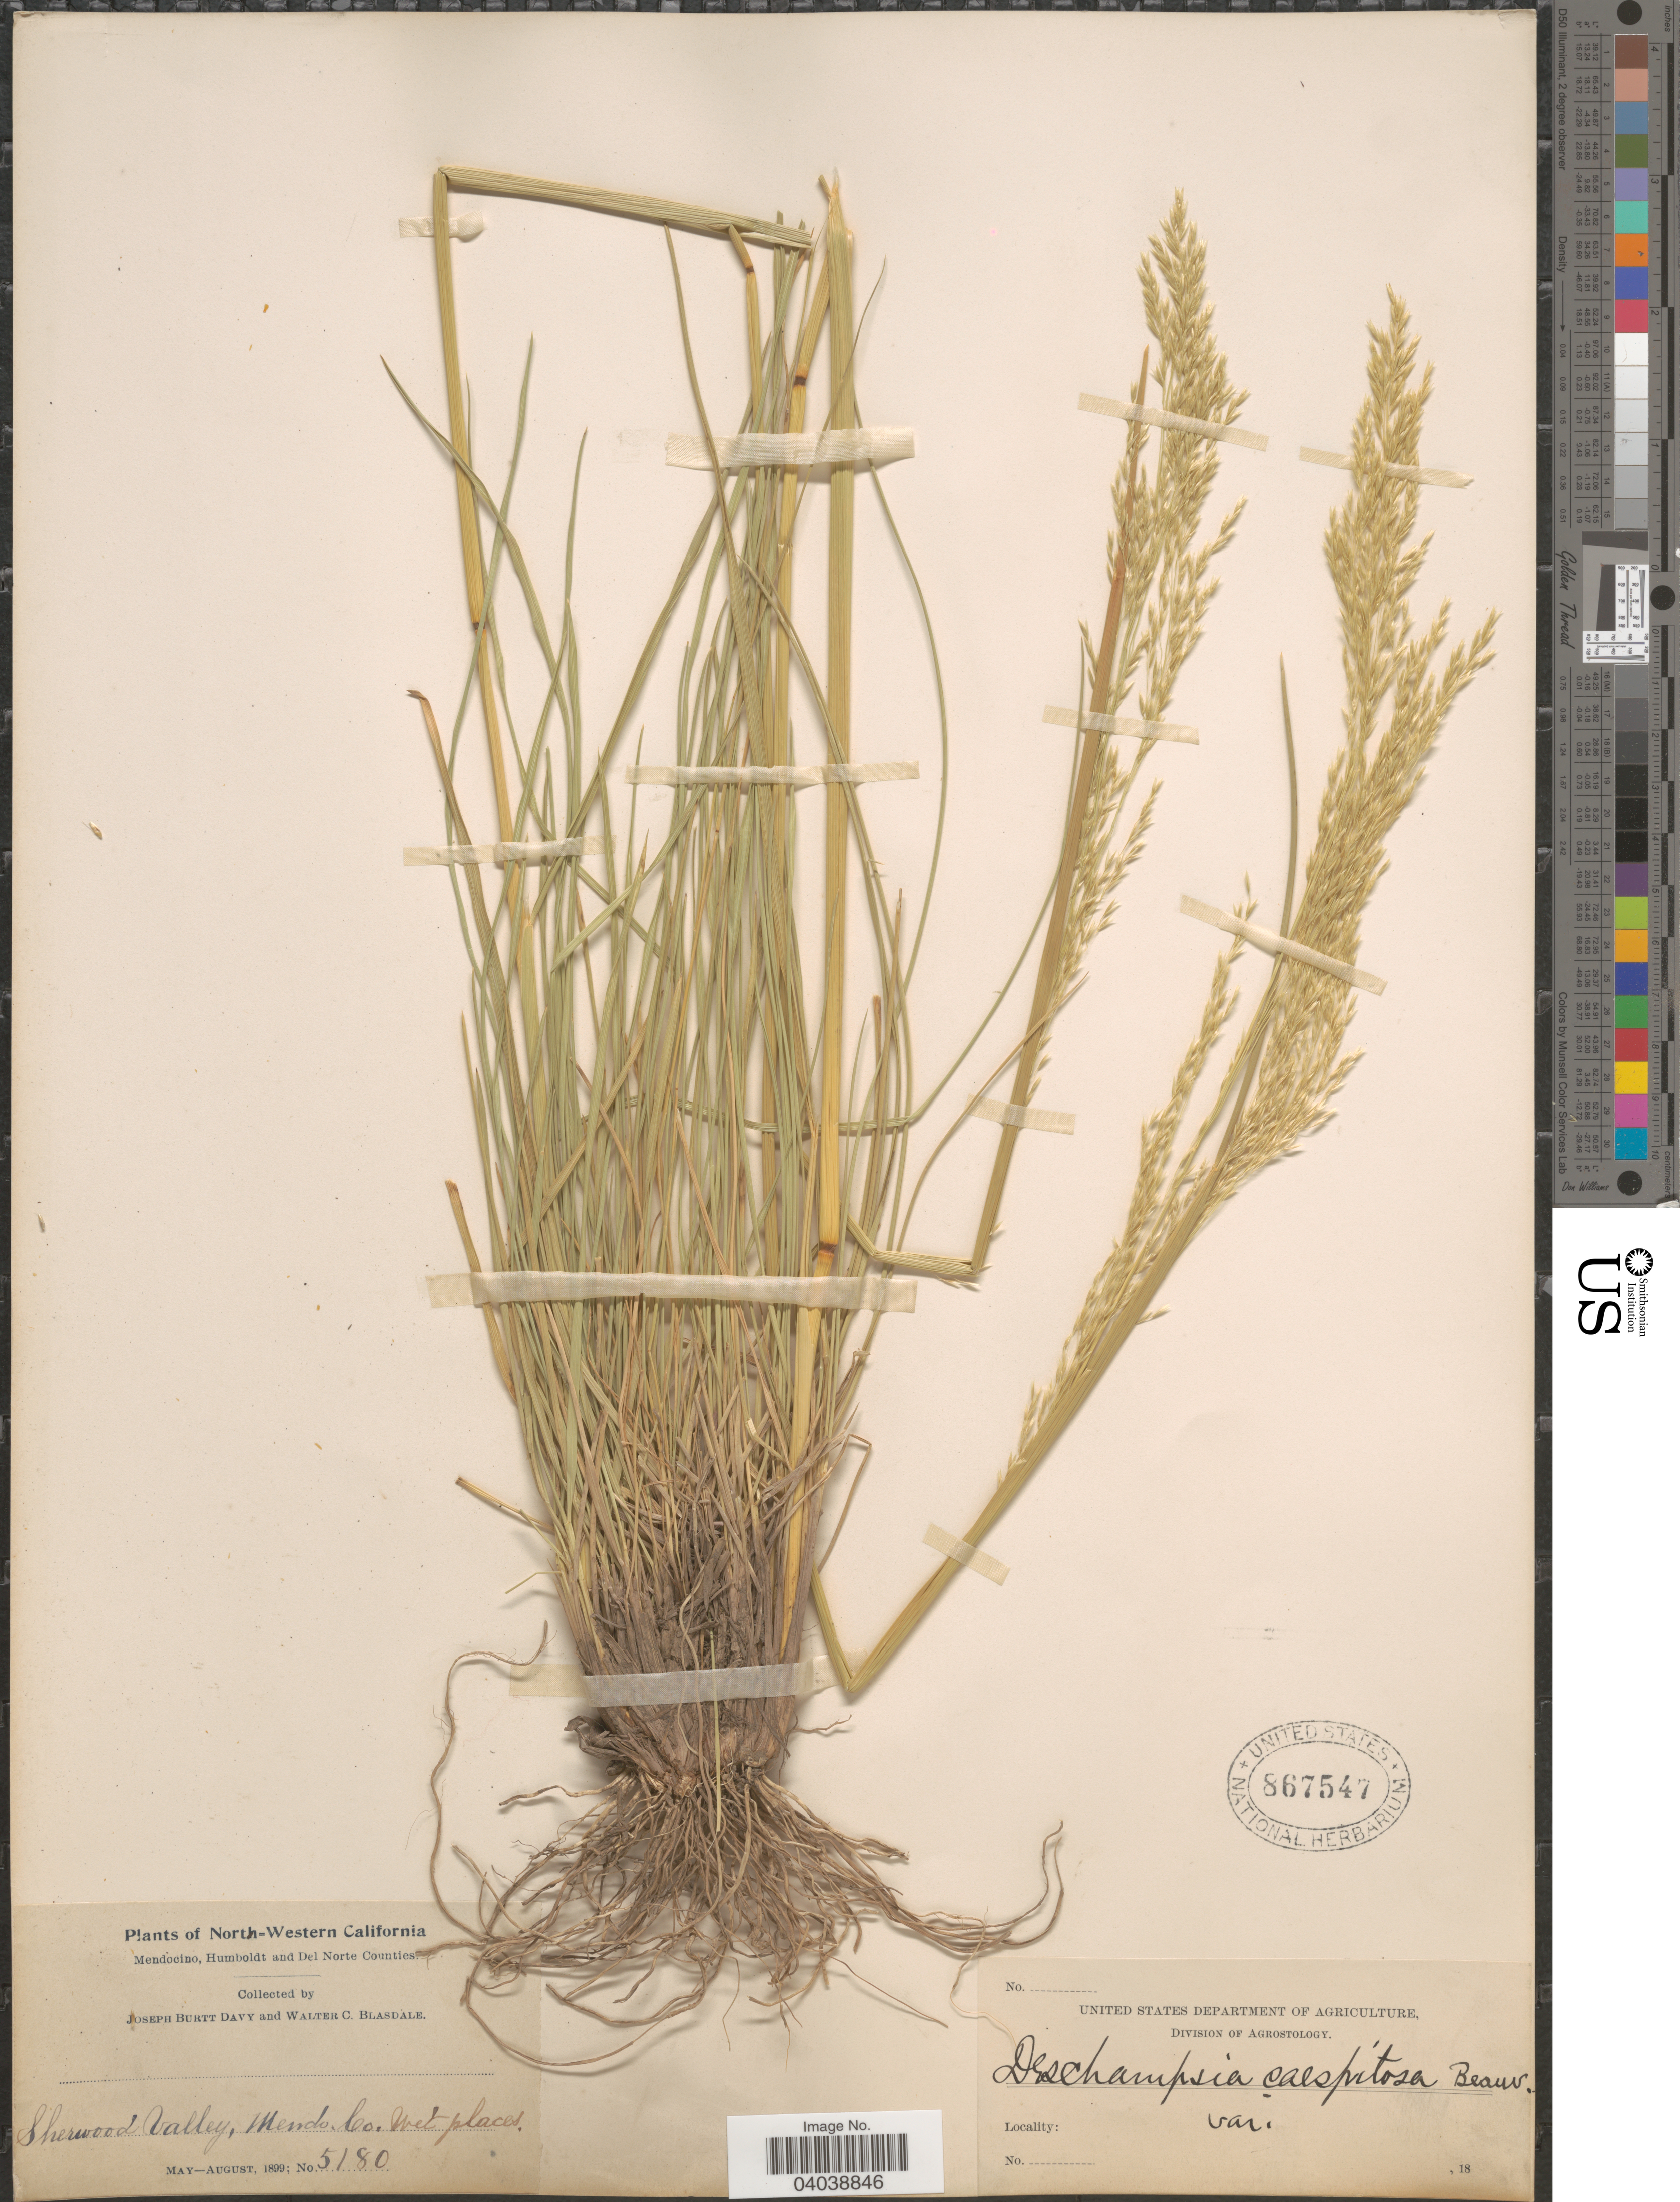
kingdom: Plantae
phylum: Tracheophyta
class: Liliopsida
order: Poales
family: Poaceae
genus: Deschampsia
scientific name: Deschampsia cespitosa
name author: (L.) P. Beauv.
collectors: J. Burtt Davy & W. Blasdale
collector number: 5180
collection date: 1899-05/1899-08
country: United States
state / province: California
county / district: Mendocino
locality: North-Western California. Sherwood Valley, Mendocino Co.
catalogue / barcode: US 867547